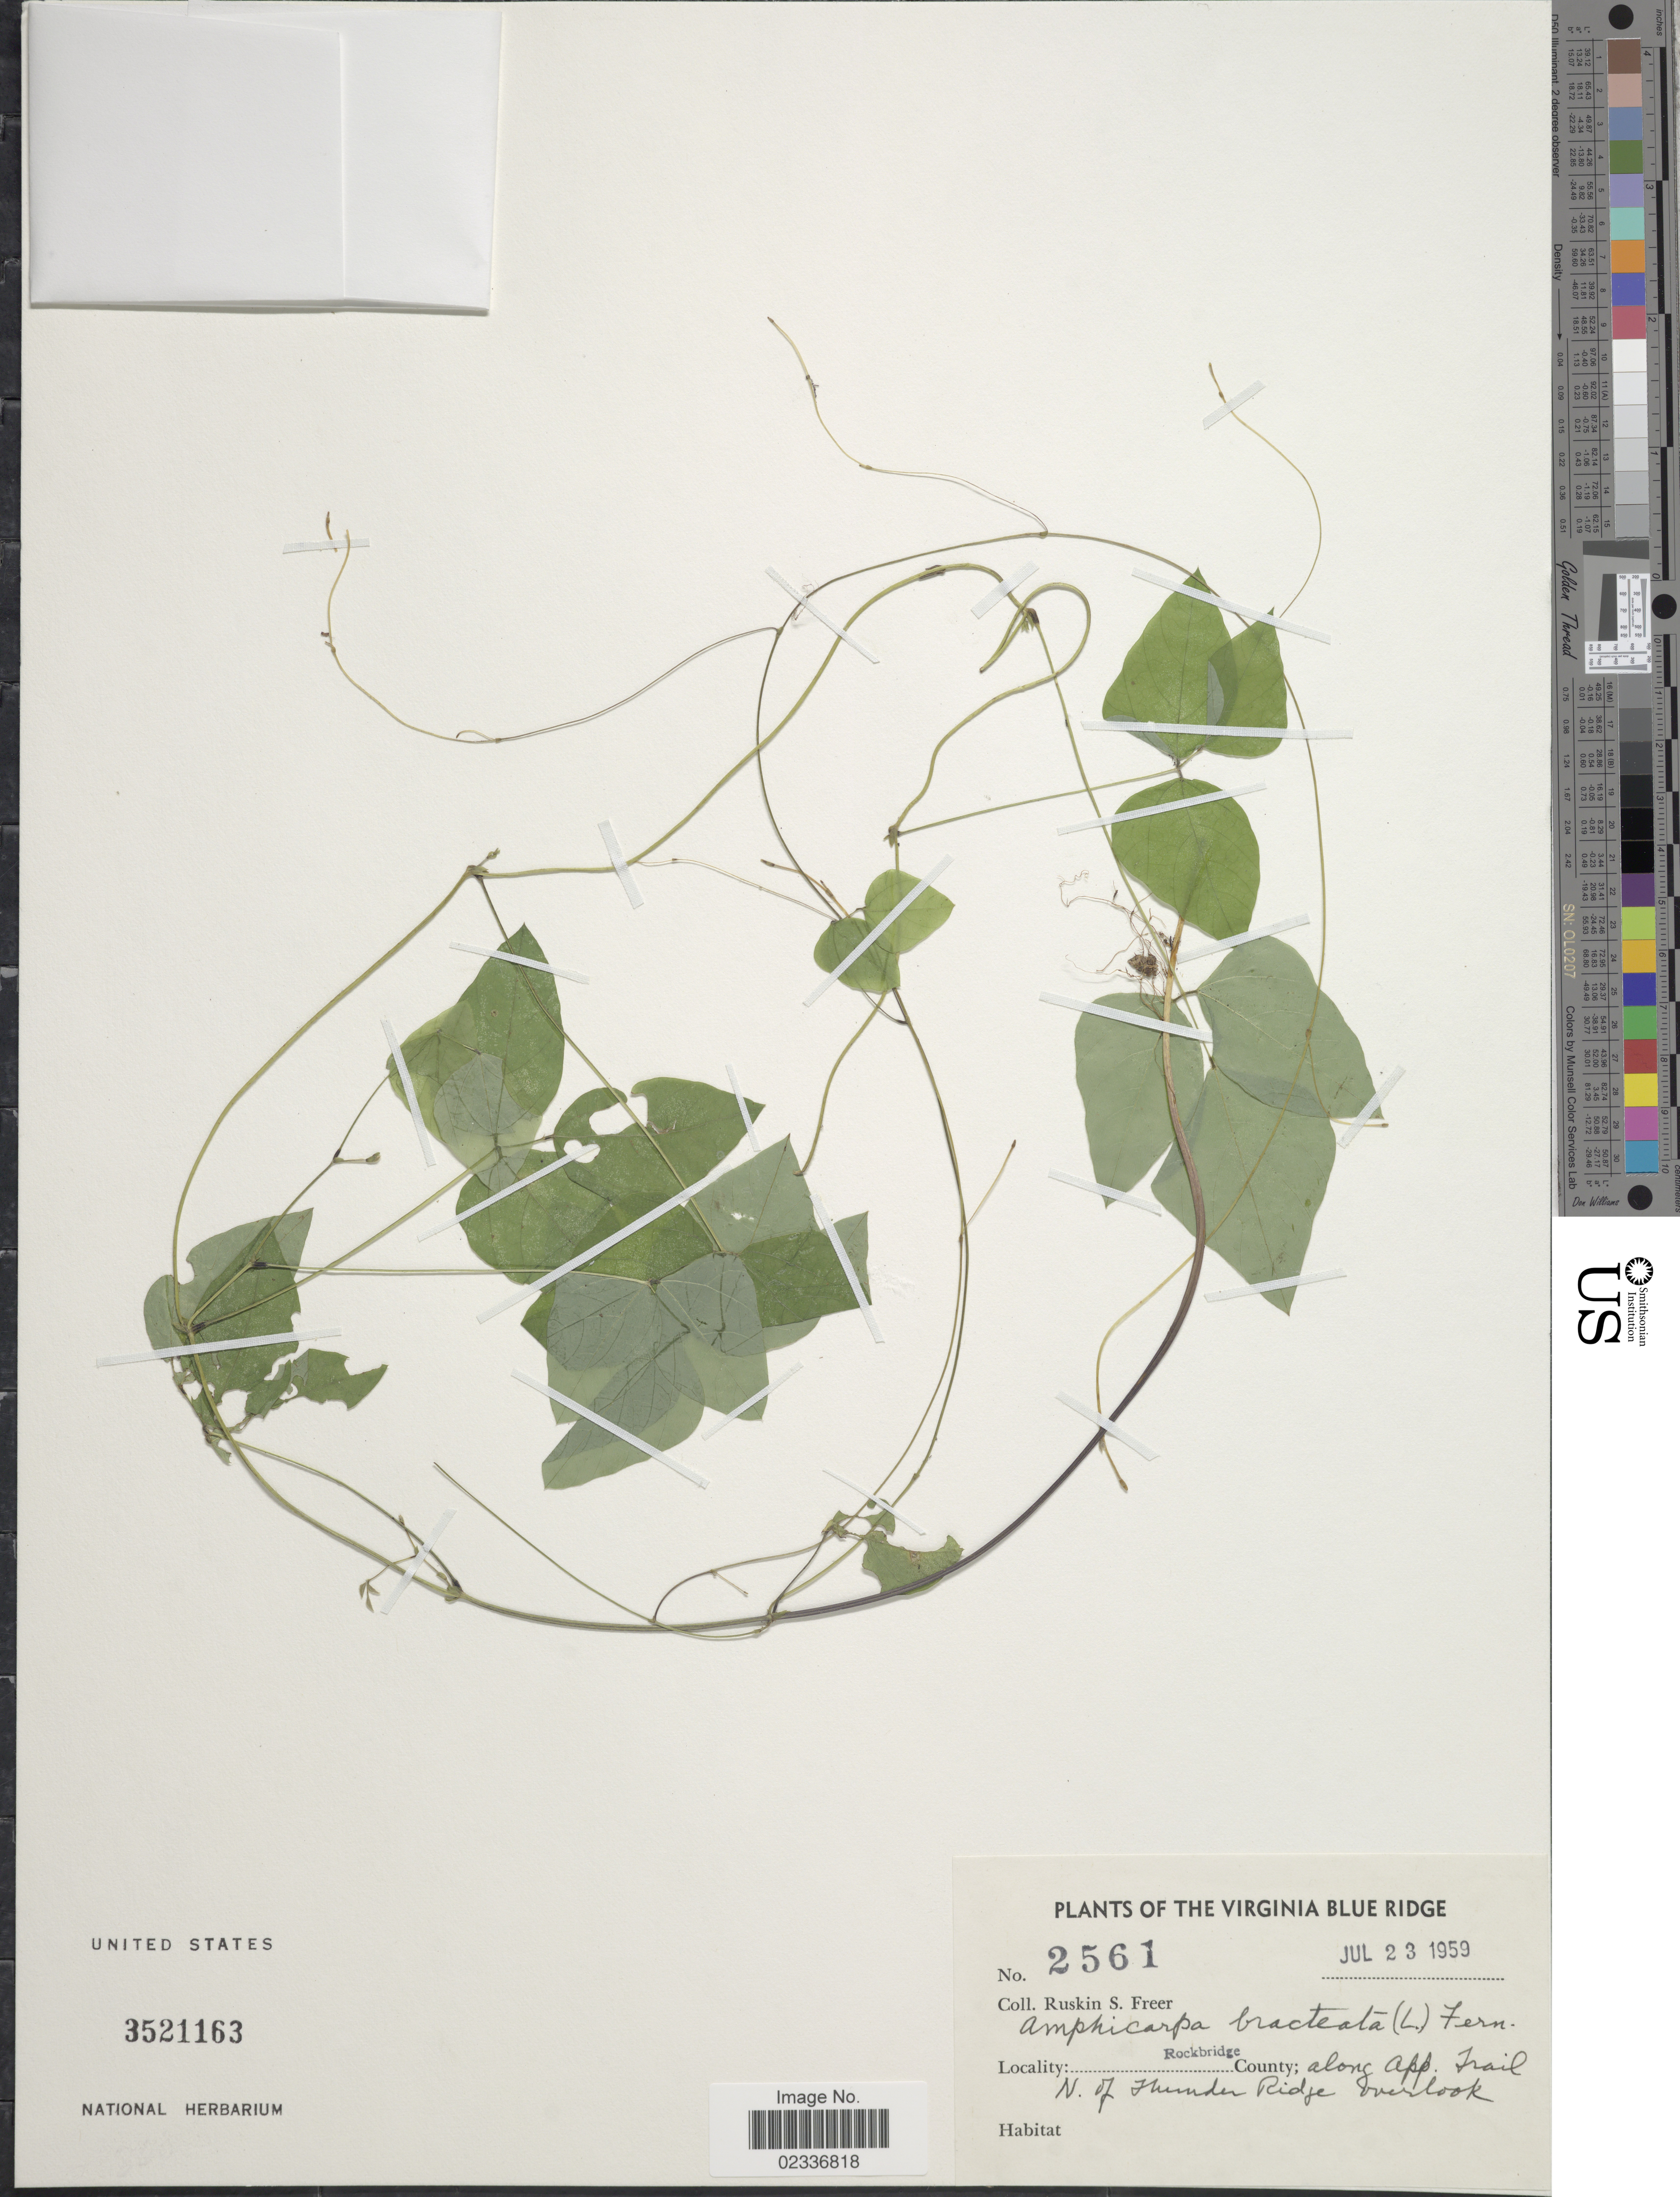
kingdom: Plantae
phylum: Tracheophyta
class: Magnoliopsida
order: Fabales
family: Fabaceae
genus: Amphicarpaea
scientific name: Amphicarpaea bracteata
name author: (L.) Fernald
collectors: R. Freer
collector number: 2561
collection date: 1959-07-23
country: United States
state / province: Virginia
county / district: Rockbridge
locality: Virginia Blue Ridge, Rockbridge County; along app. Trail N. of Thunder Ridge overlook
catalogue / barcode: US 3521163